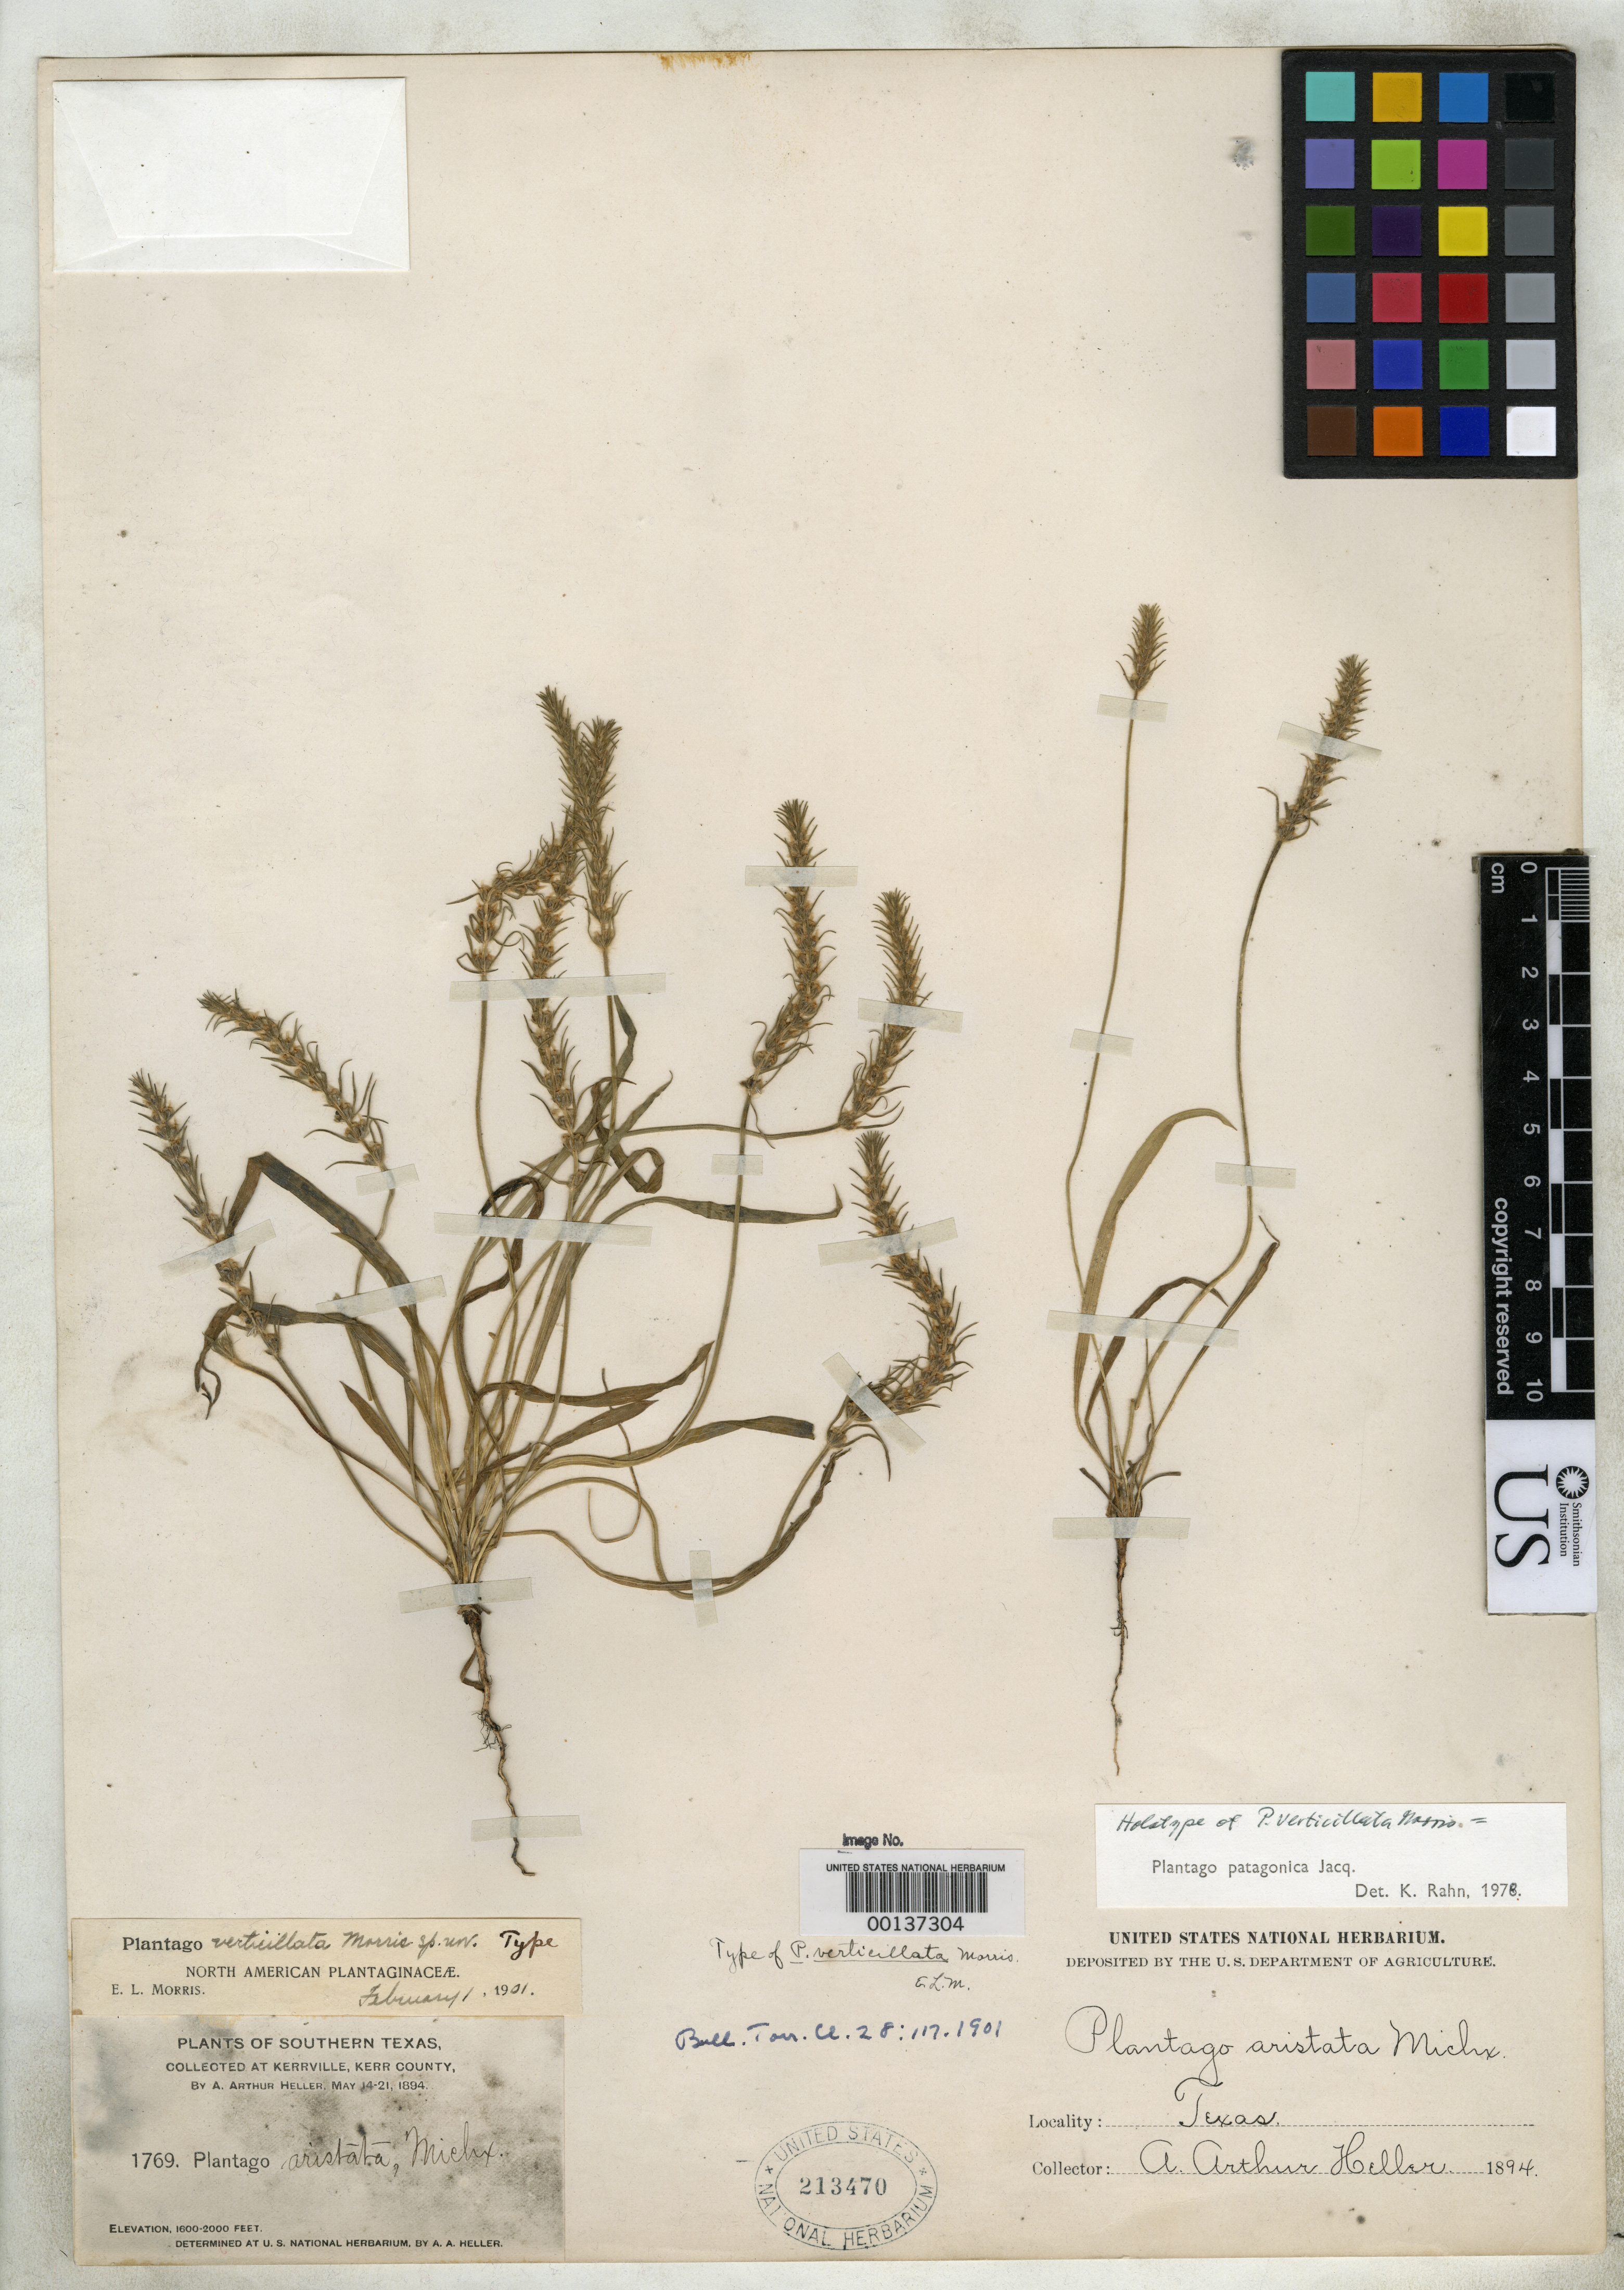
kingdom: Plantae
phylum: Tracheophyta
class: Magnoliopsida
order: Lamiales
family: Plantaginaceae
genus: Plantago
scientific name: Plantago verticillata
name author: E. Morris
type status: Holotype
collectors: A. A. Heller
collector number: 1769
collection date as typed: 14 May 1894 to 21 May 1894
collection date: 1894-05-14/1894-05-21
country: United States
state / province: Texas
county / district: Kerr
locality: Kerrville; alt. 1600-2000 ft.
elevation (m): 488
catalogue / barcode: US 213470